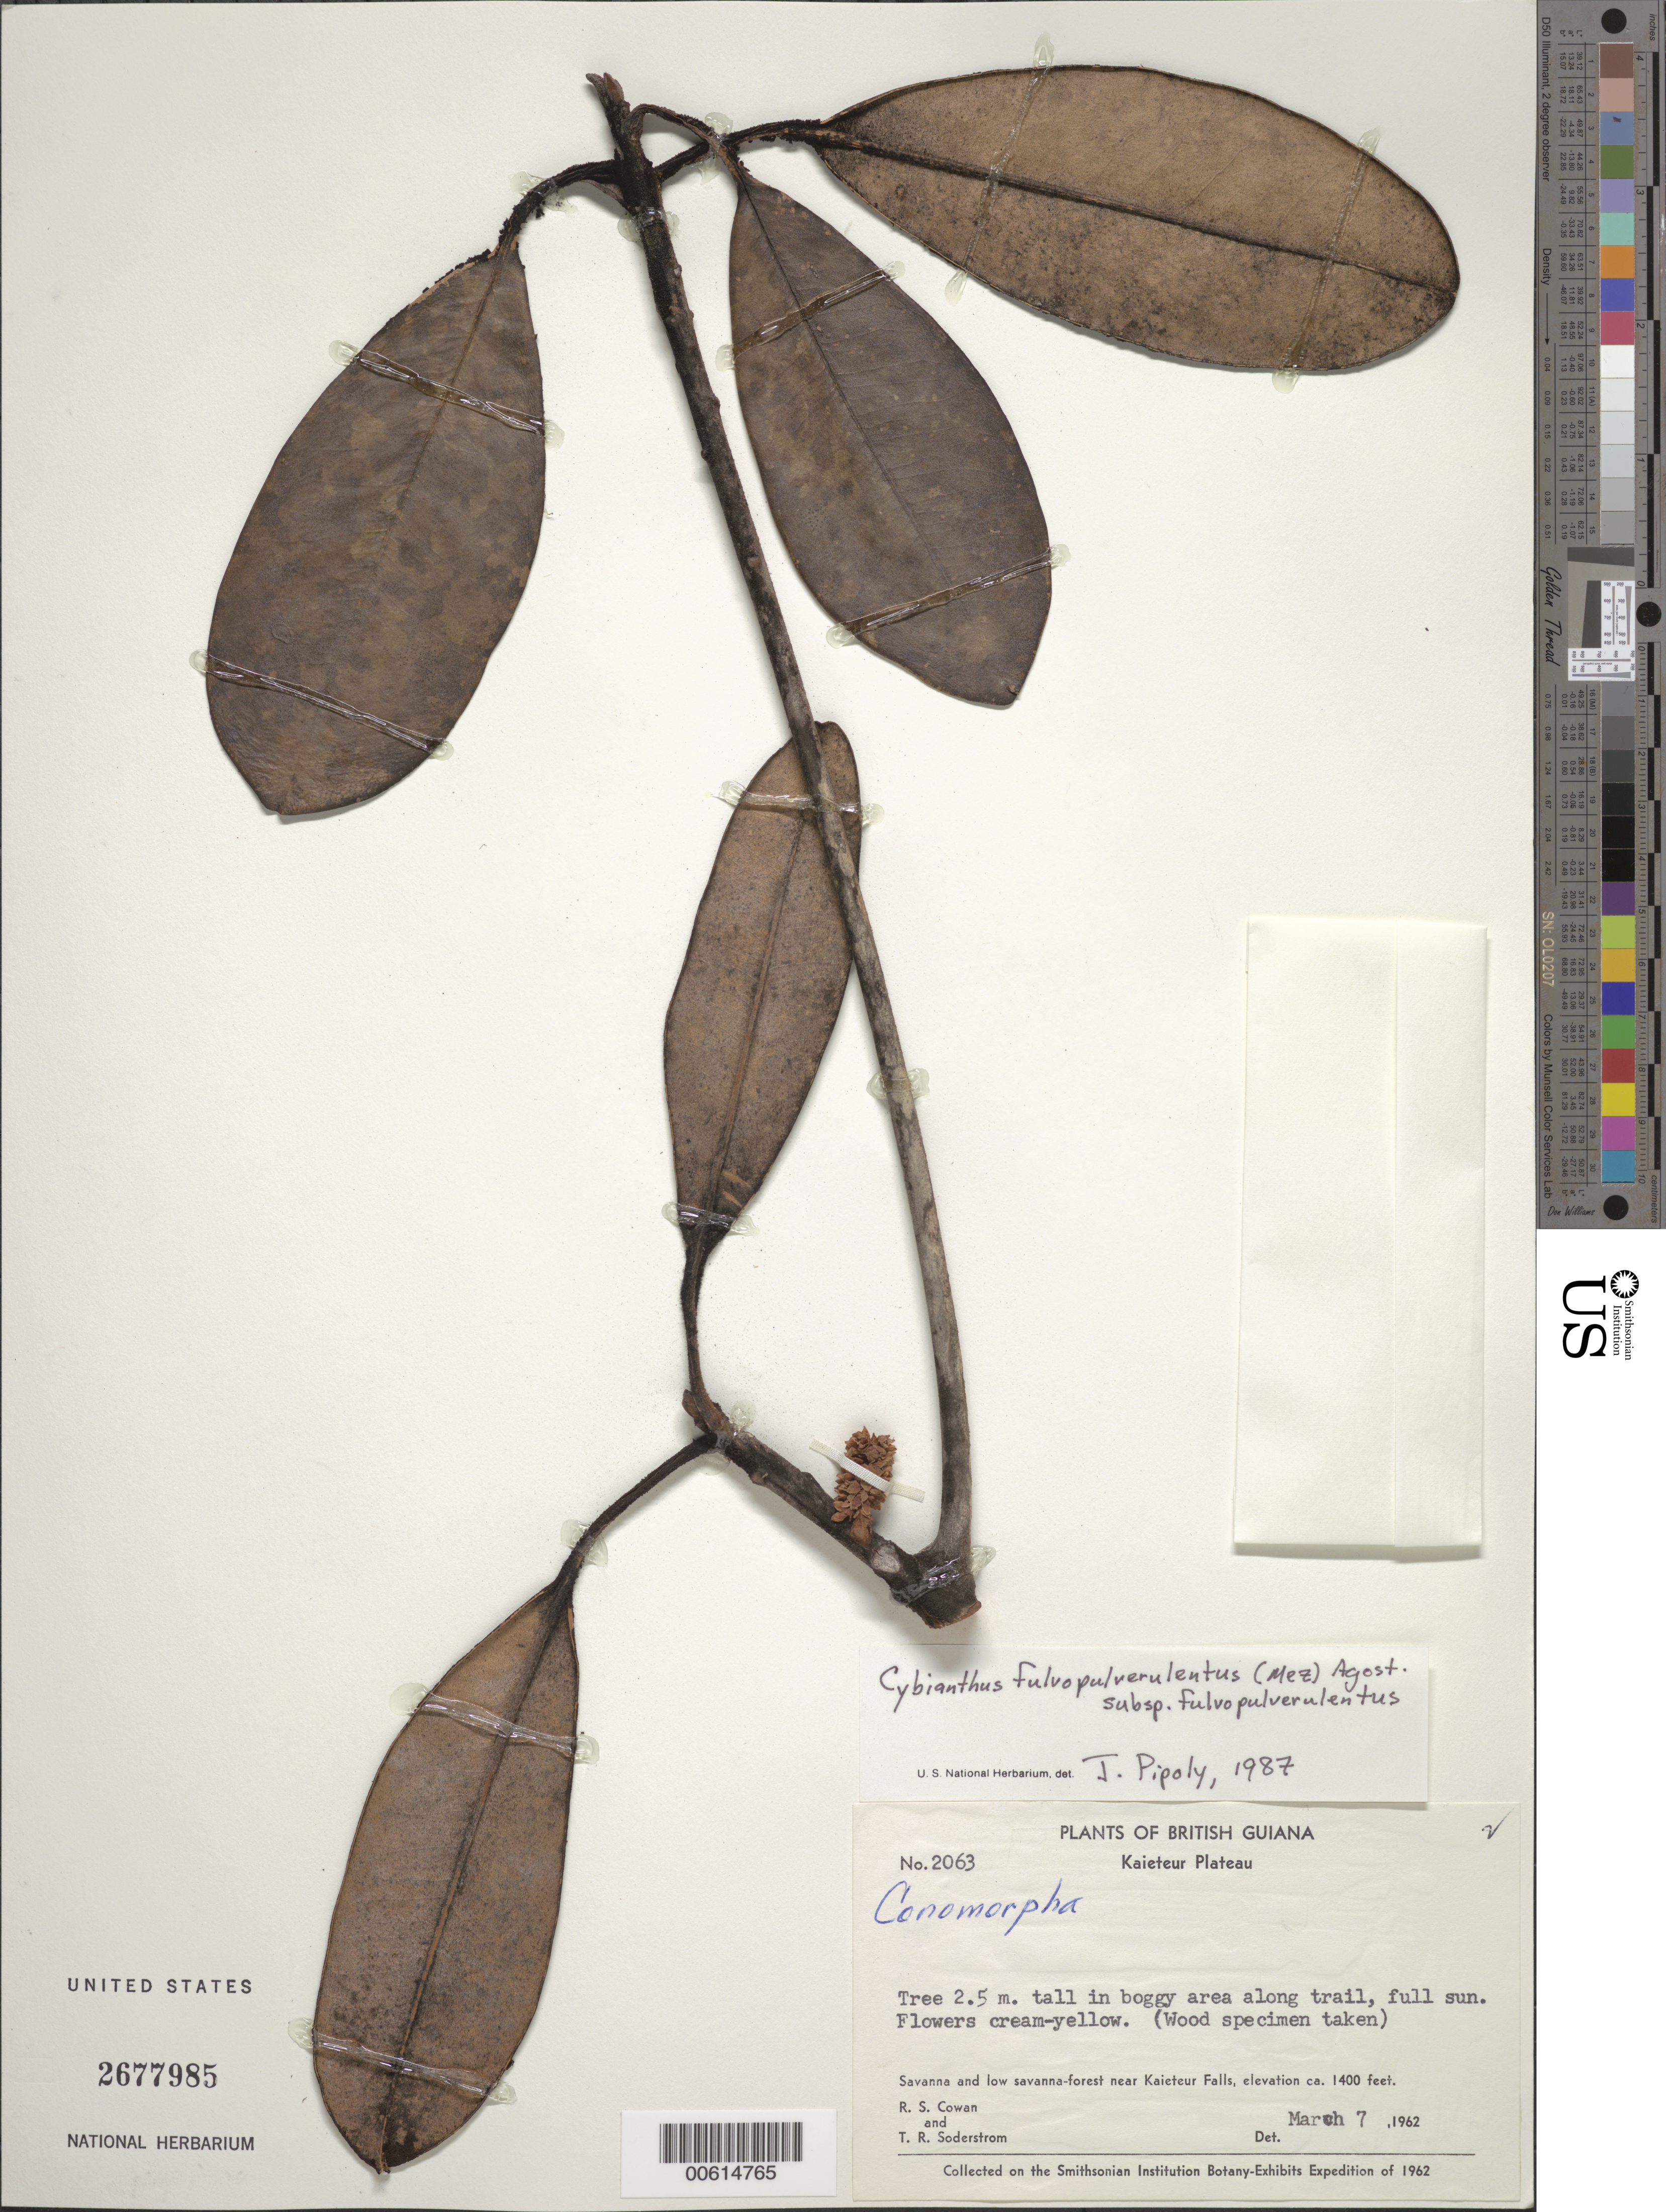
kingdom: Plantae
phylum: Tracheophyta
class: Magnoliopsida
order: Ericales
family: Primulaceae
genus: Cybianthus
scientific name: Cybianthus fulvopulverulentus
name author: (Mez) G. Agostini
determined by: Pipoly, J. J., III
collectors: R. S. Cowan & T. R. Soderstrom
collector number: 2063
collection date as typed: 7-Mar-62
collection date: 1962-03-07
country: Guyana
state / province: Potaro-Siparuni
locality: Kaieteur Plateau, near Kaieteur Falls to Mure-Mure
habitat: Boggy area along trail, full sun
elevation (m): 427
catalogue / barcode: US 2677985